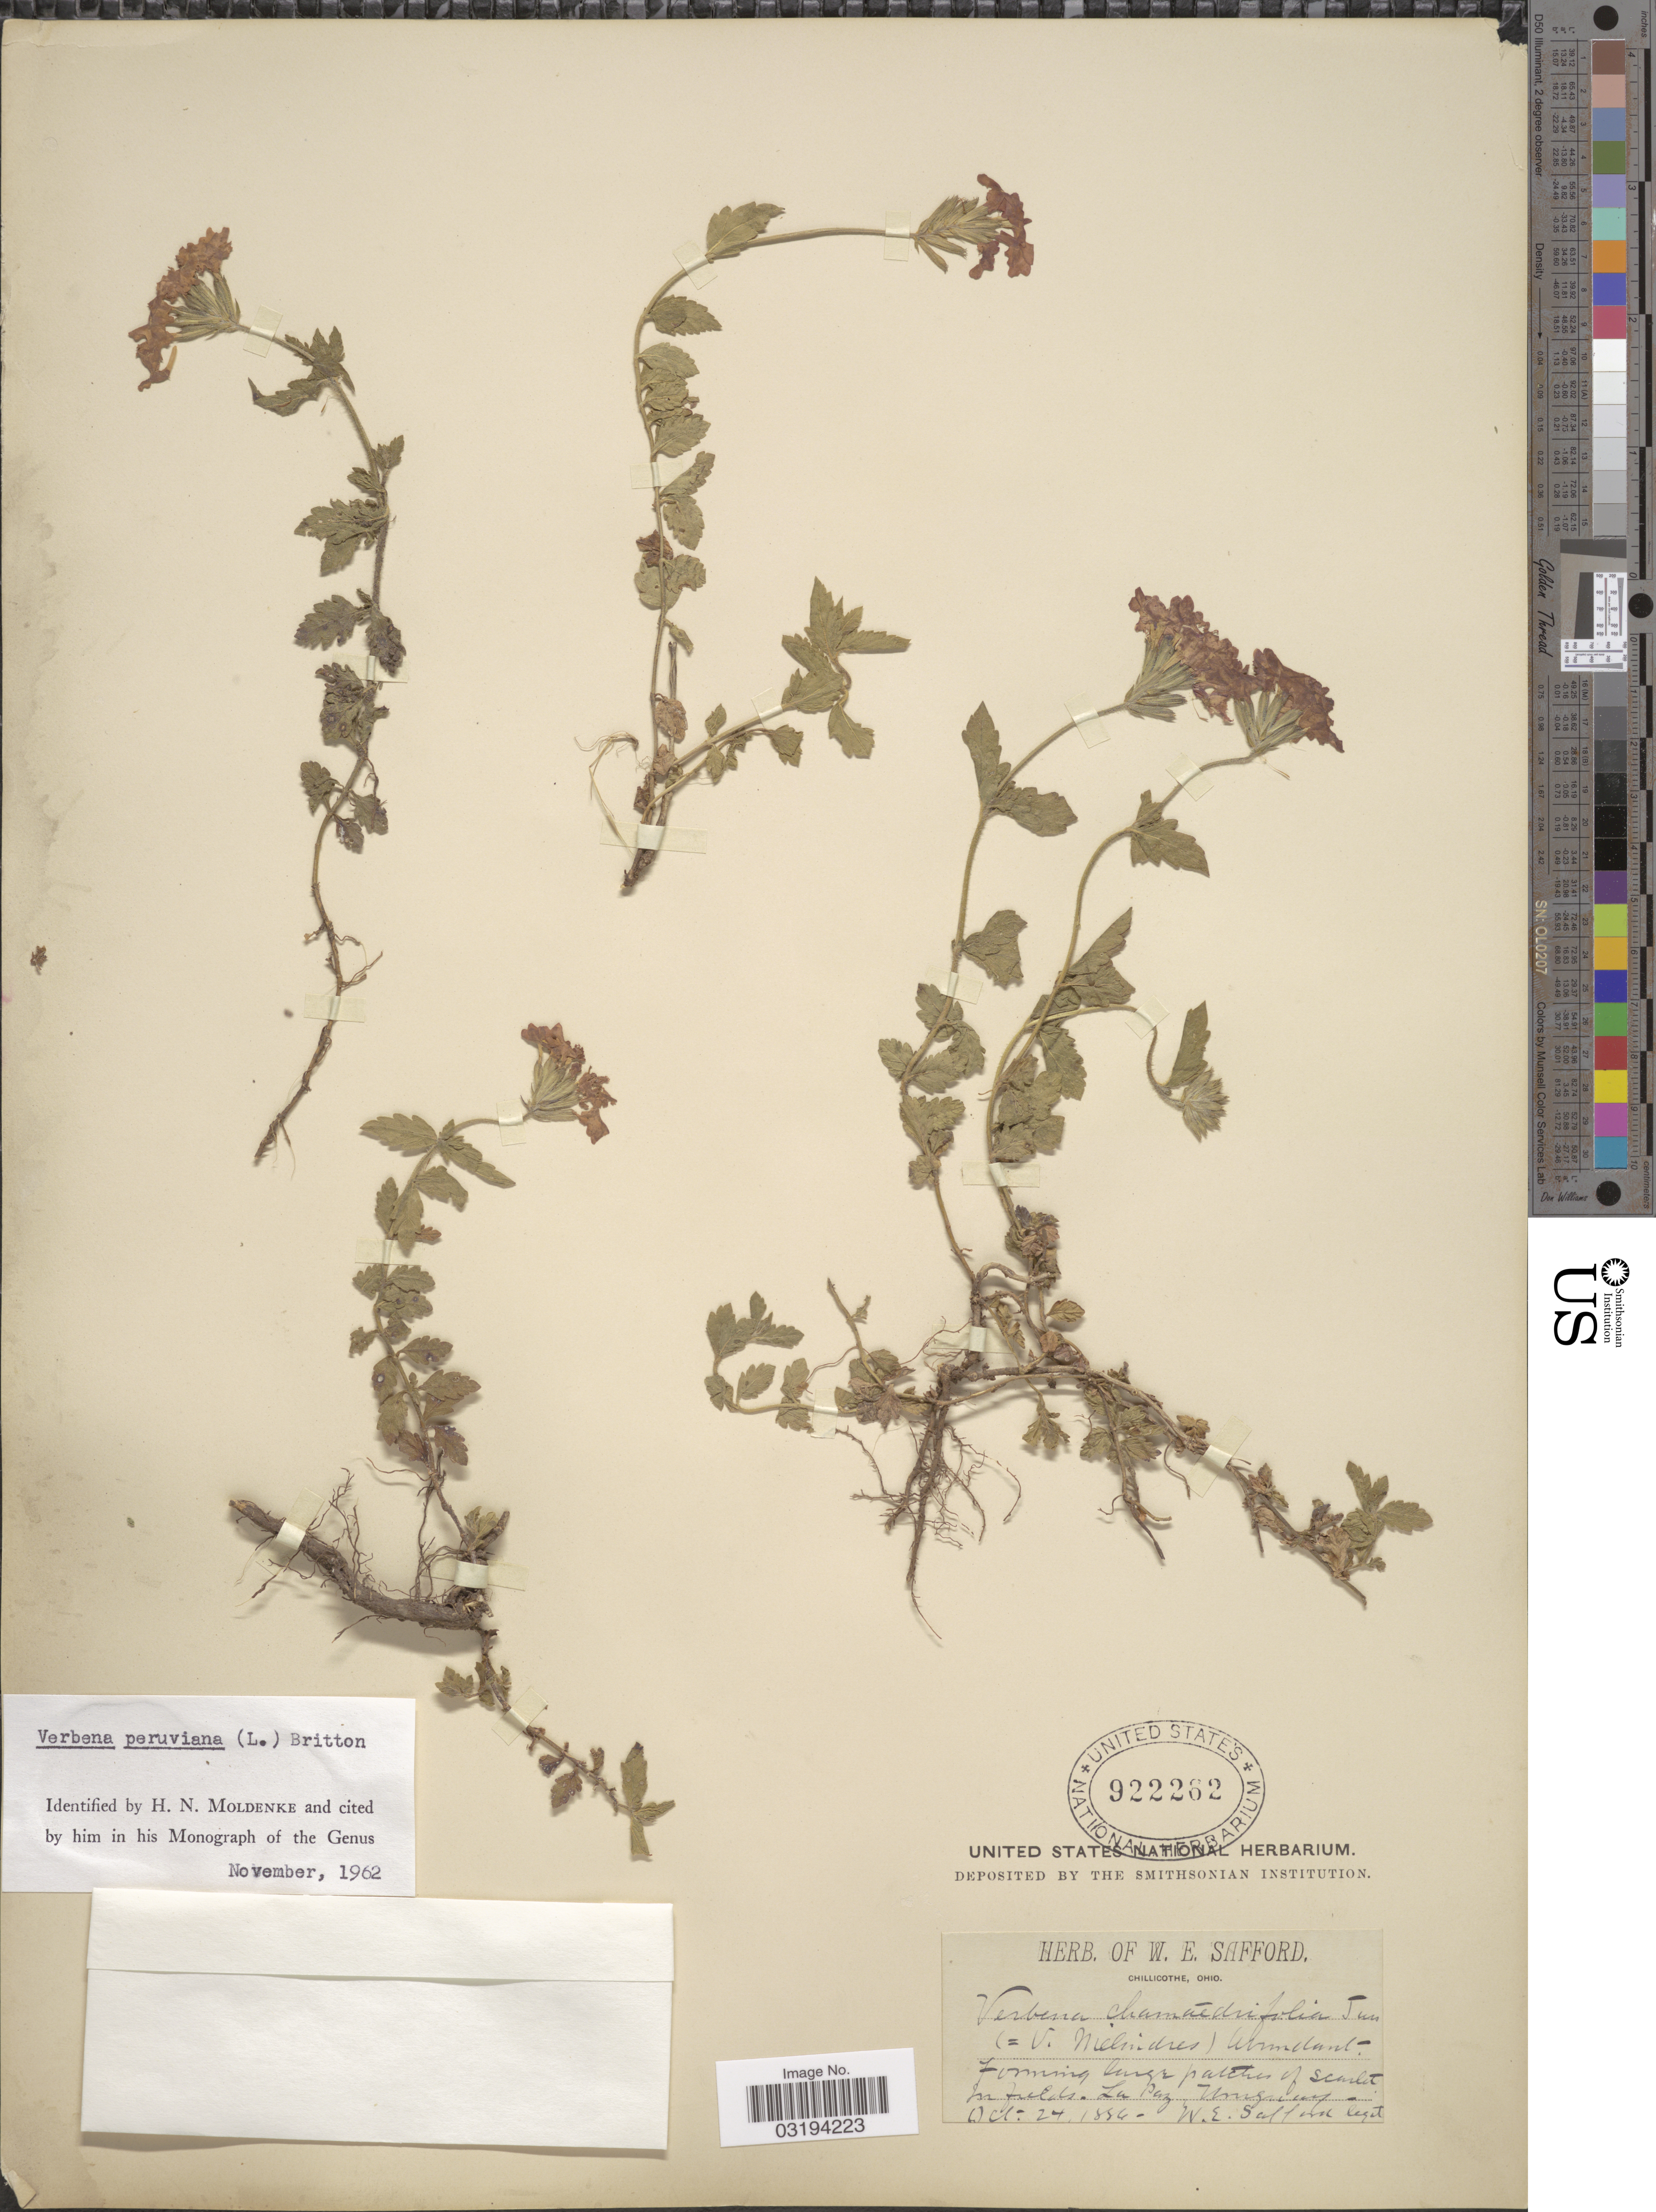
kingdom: Plantae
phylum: Tracheophyta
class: Magnoliopsida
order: Lamiales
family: Verbenaceae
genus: Verbena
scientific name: Verbena peruviana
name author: (L.) Britton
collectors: W. E. Safford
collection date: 1886-10-24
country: Uruguay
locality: La Paz.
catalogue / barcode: US 922262